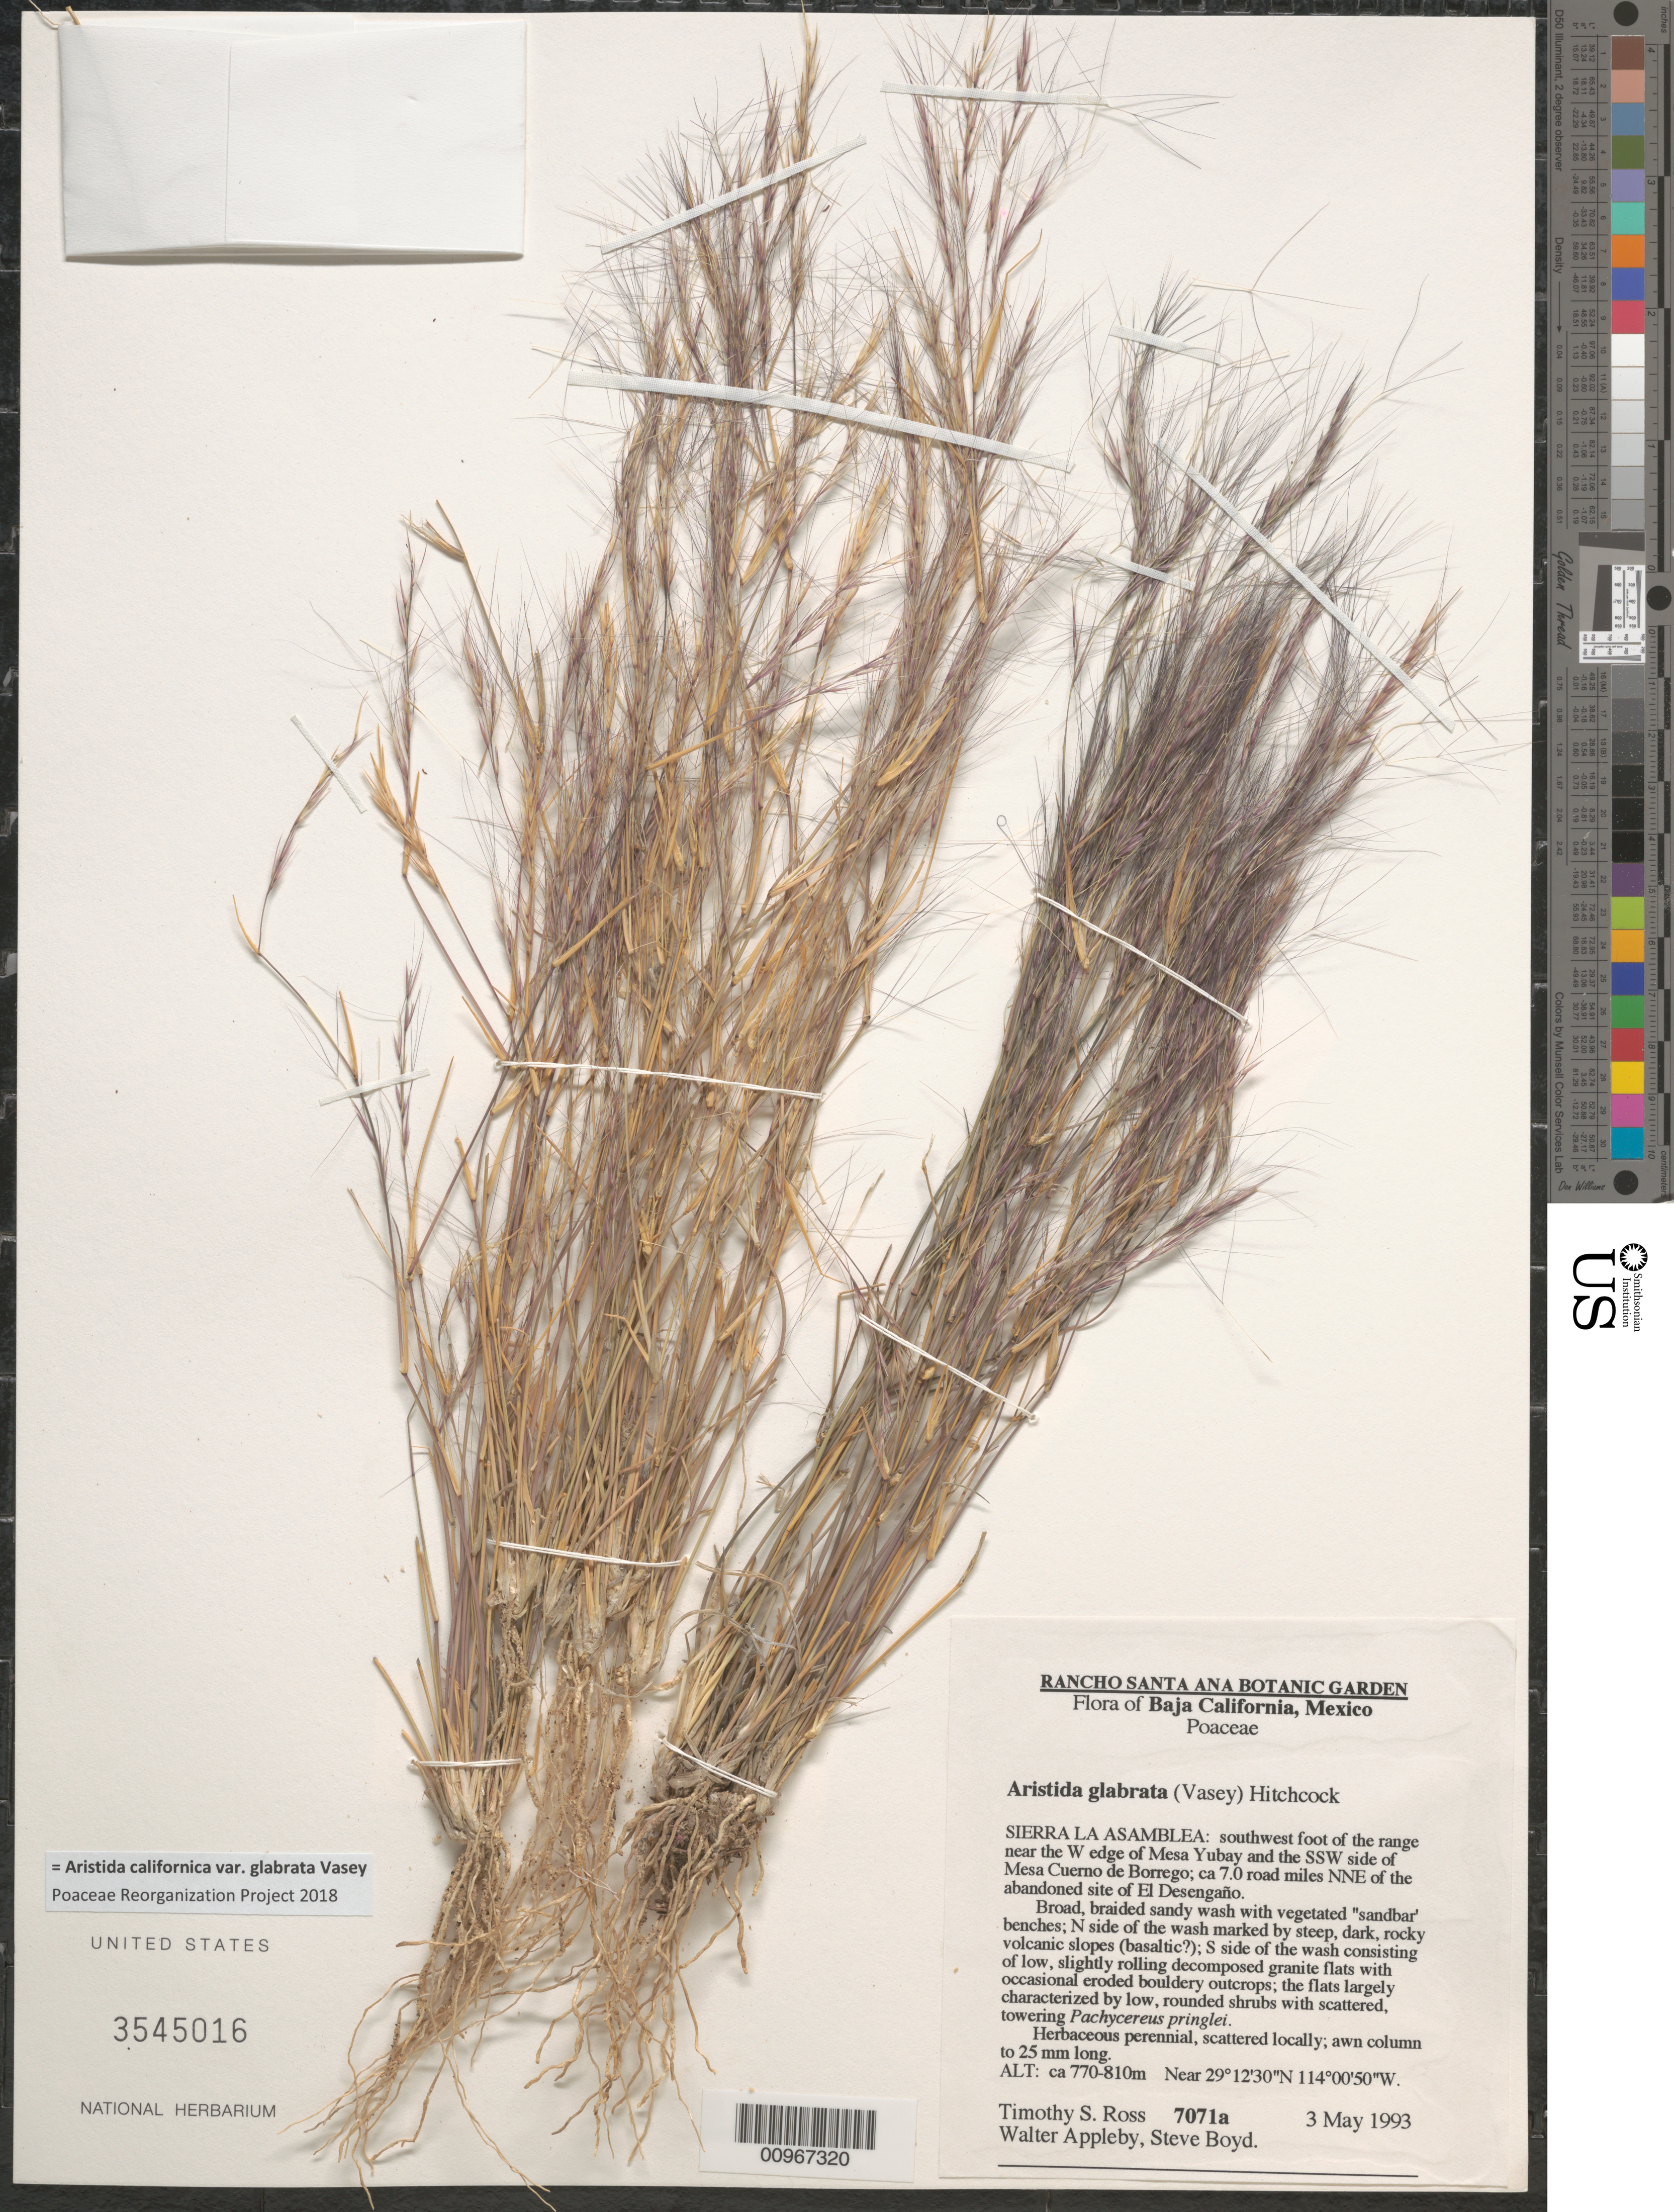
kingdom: Plantae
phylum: Tracheophyta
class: Liliopsida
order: Poales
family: Poaceae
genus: Aristida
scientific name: Aristida californica var. glabrata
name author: Vasey in Brandegee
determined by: Poaceae Reorganization Project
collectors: T. Ross, W. Appleby & S. Boyd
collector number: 7071a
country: Mexico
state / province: Baja California Norte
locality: Sierra la Asamblea, W edge of Mesa Yubay and SSW side of Mesa Cuerno de Borrego, NNE of abandoned site of El Desengano.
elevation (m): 770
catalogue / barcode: US 3545016